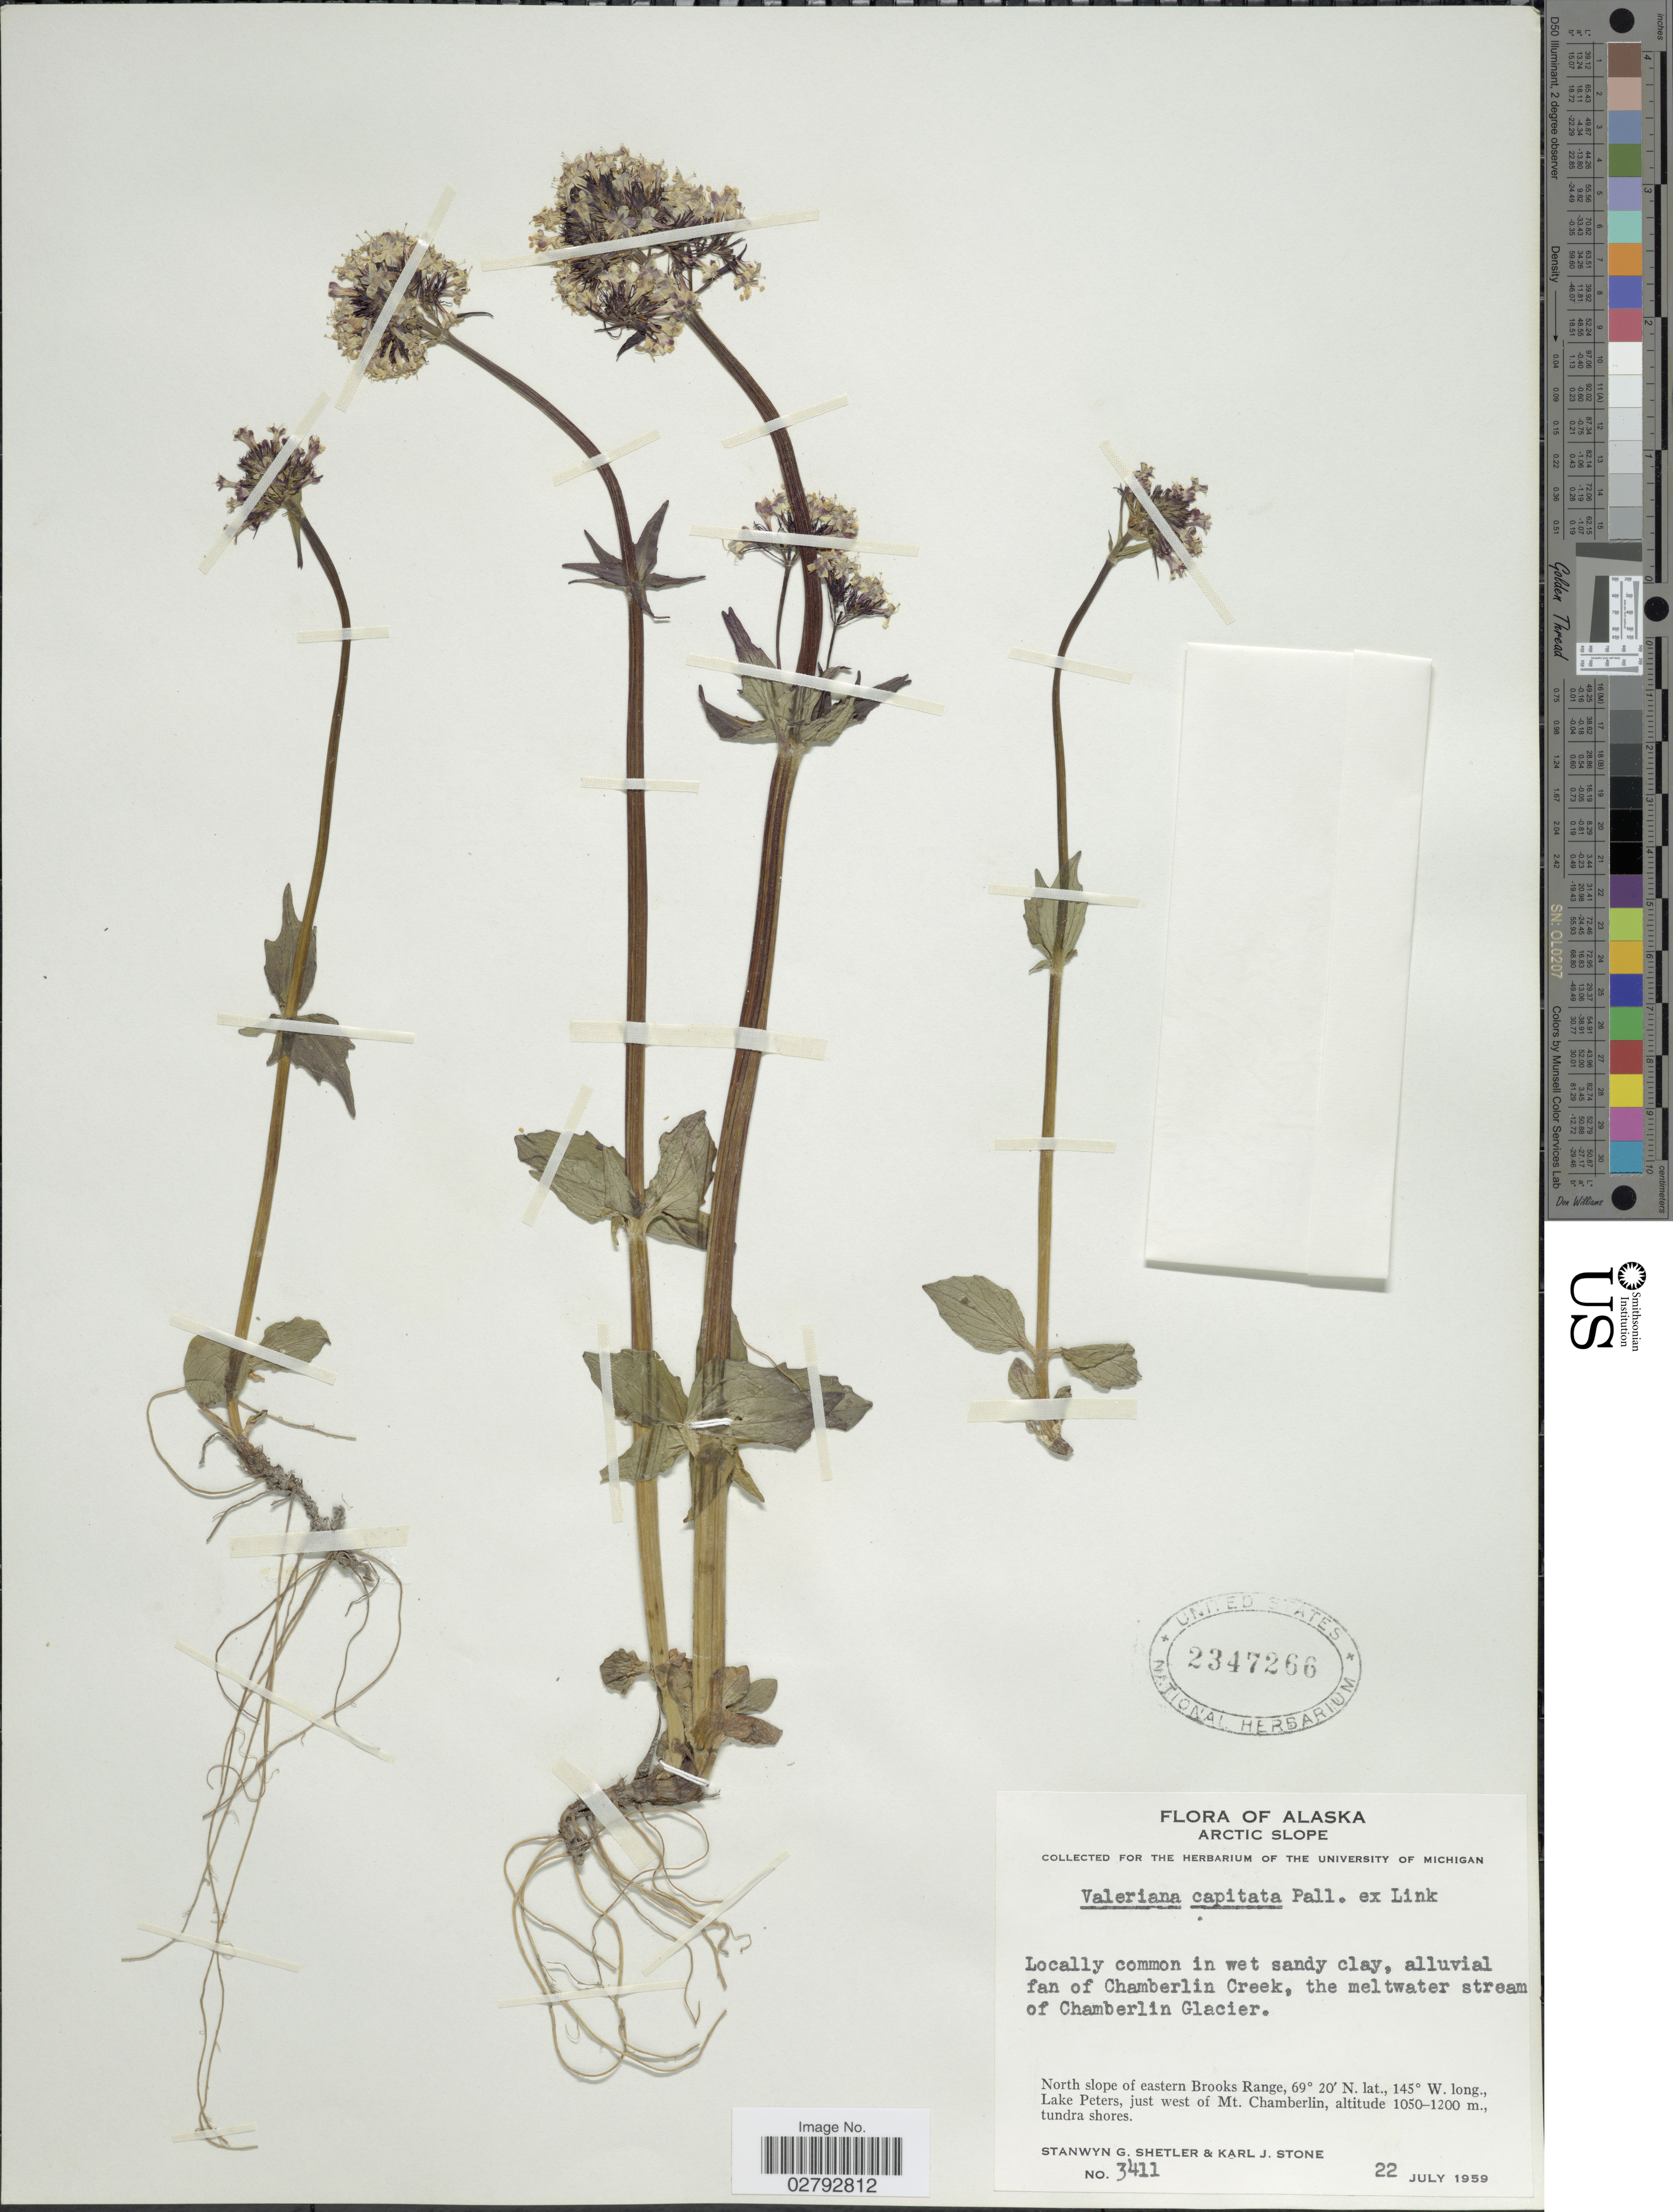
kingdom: Plantae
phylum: Tracheophyta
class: Magnoliopsida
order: Dipsacales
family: Caprifoliaceae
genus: Valeriana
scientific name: Valeriana capitata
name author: Link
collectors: S. Shetler & K. J. Stone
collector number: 3411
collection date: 1959-07-22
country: United States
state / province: Alaska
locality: Arctic Slope. Alluvial fan of Chamberlin Creek, the meltwater stream of Chamberlin Glacier. North slope of eastern Brooks Range. Lake Peters, just west of Mt. Chamberlin.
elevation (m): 1050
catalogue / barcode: US 2347266